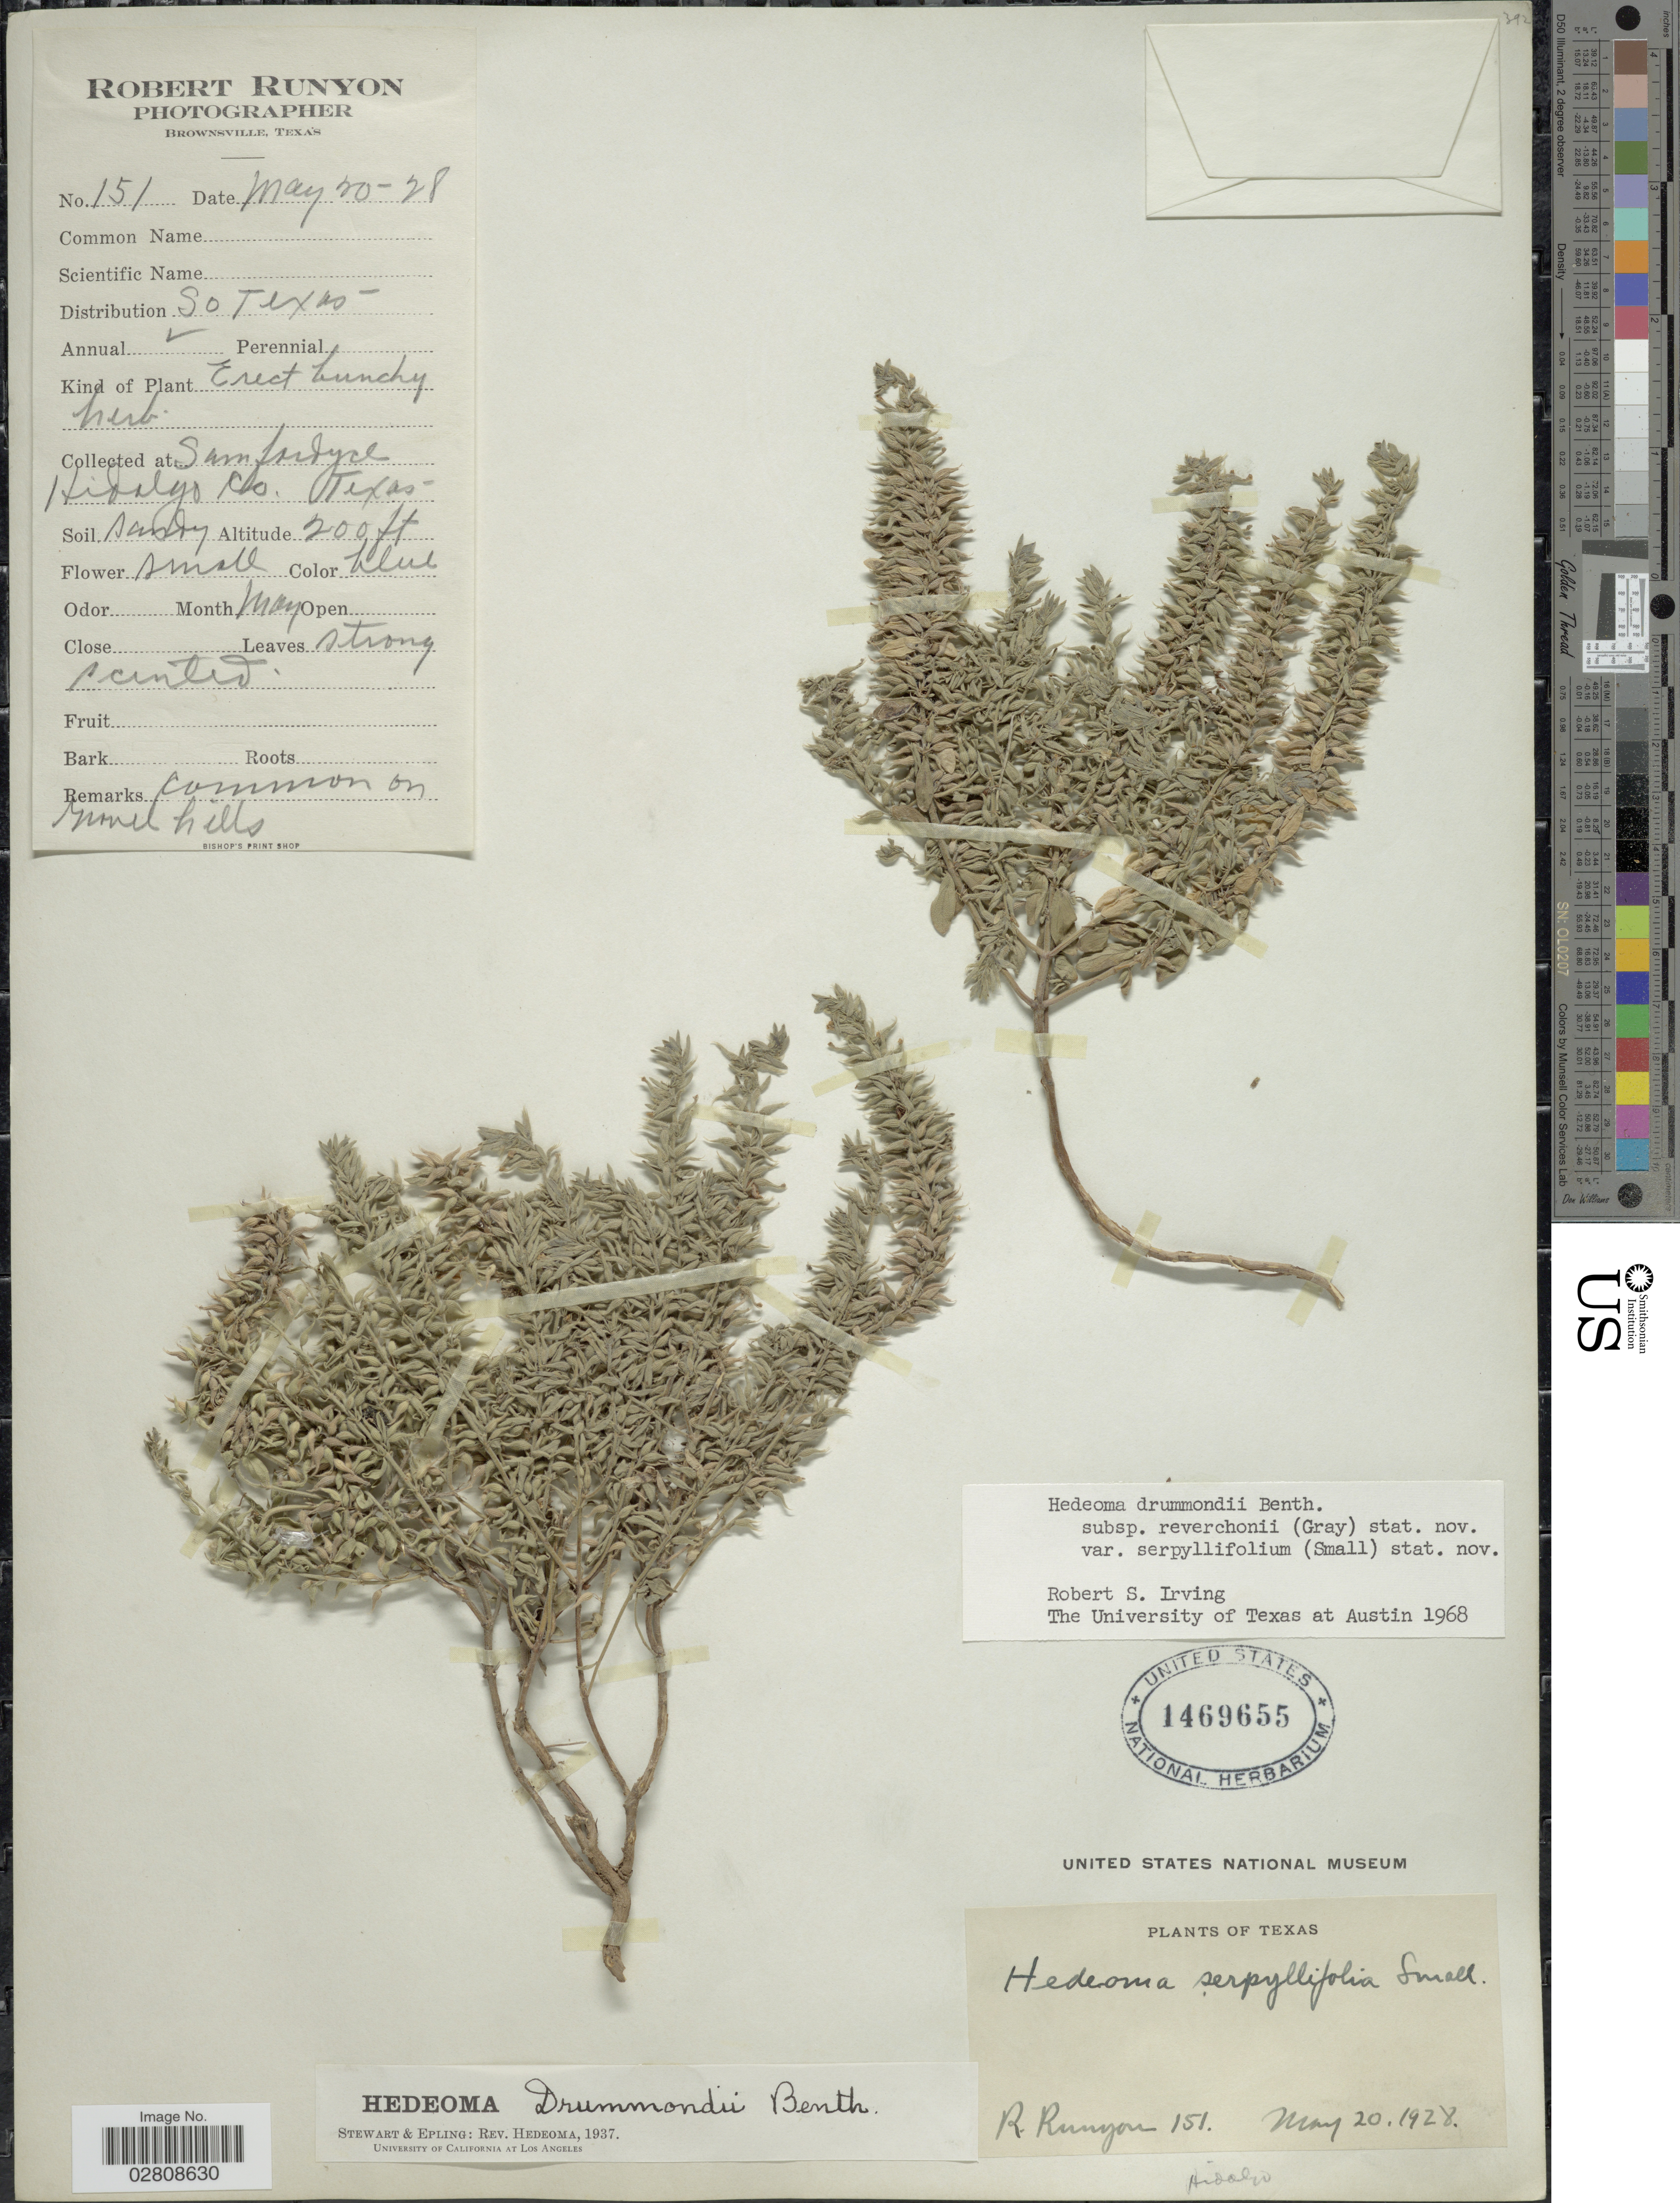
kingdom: Plantae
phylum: Tracheophyta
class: Magnoliopsida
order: Lamiales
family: Lamiaceae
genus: Hedeoma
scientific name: Hedeoma drummondii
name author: Benth.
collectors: R. Runyon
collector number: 151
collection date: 1928-05-20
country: United States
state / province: Texas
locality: Sam Fordyce Hidalgo Co.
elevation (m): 61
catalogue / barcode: US 1469655